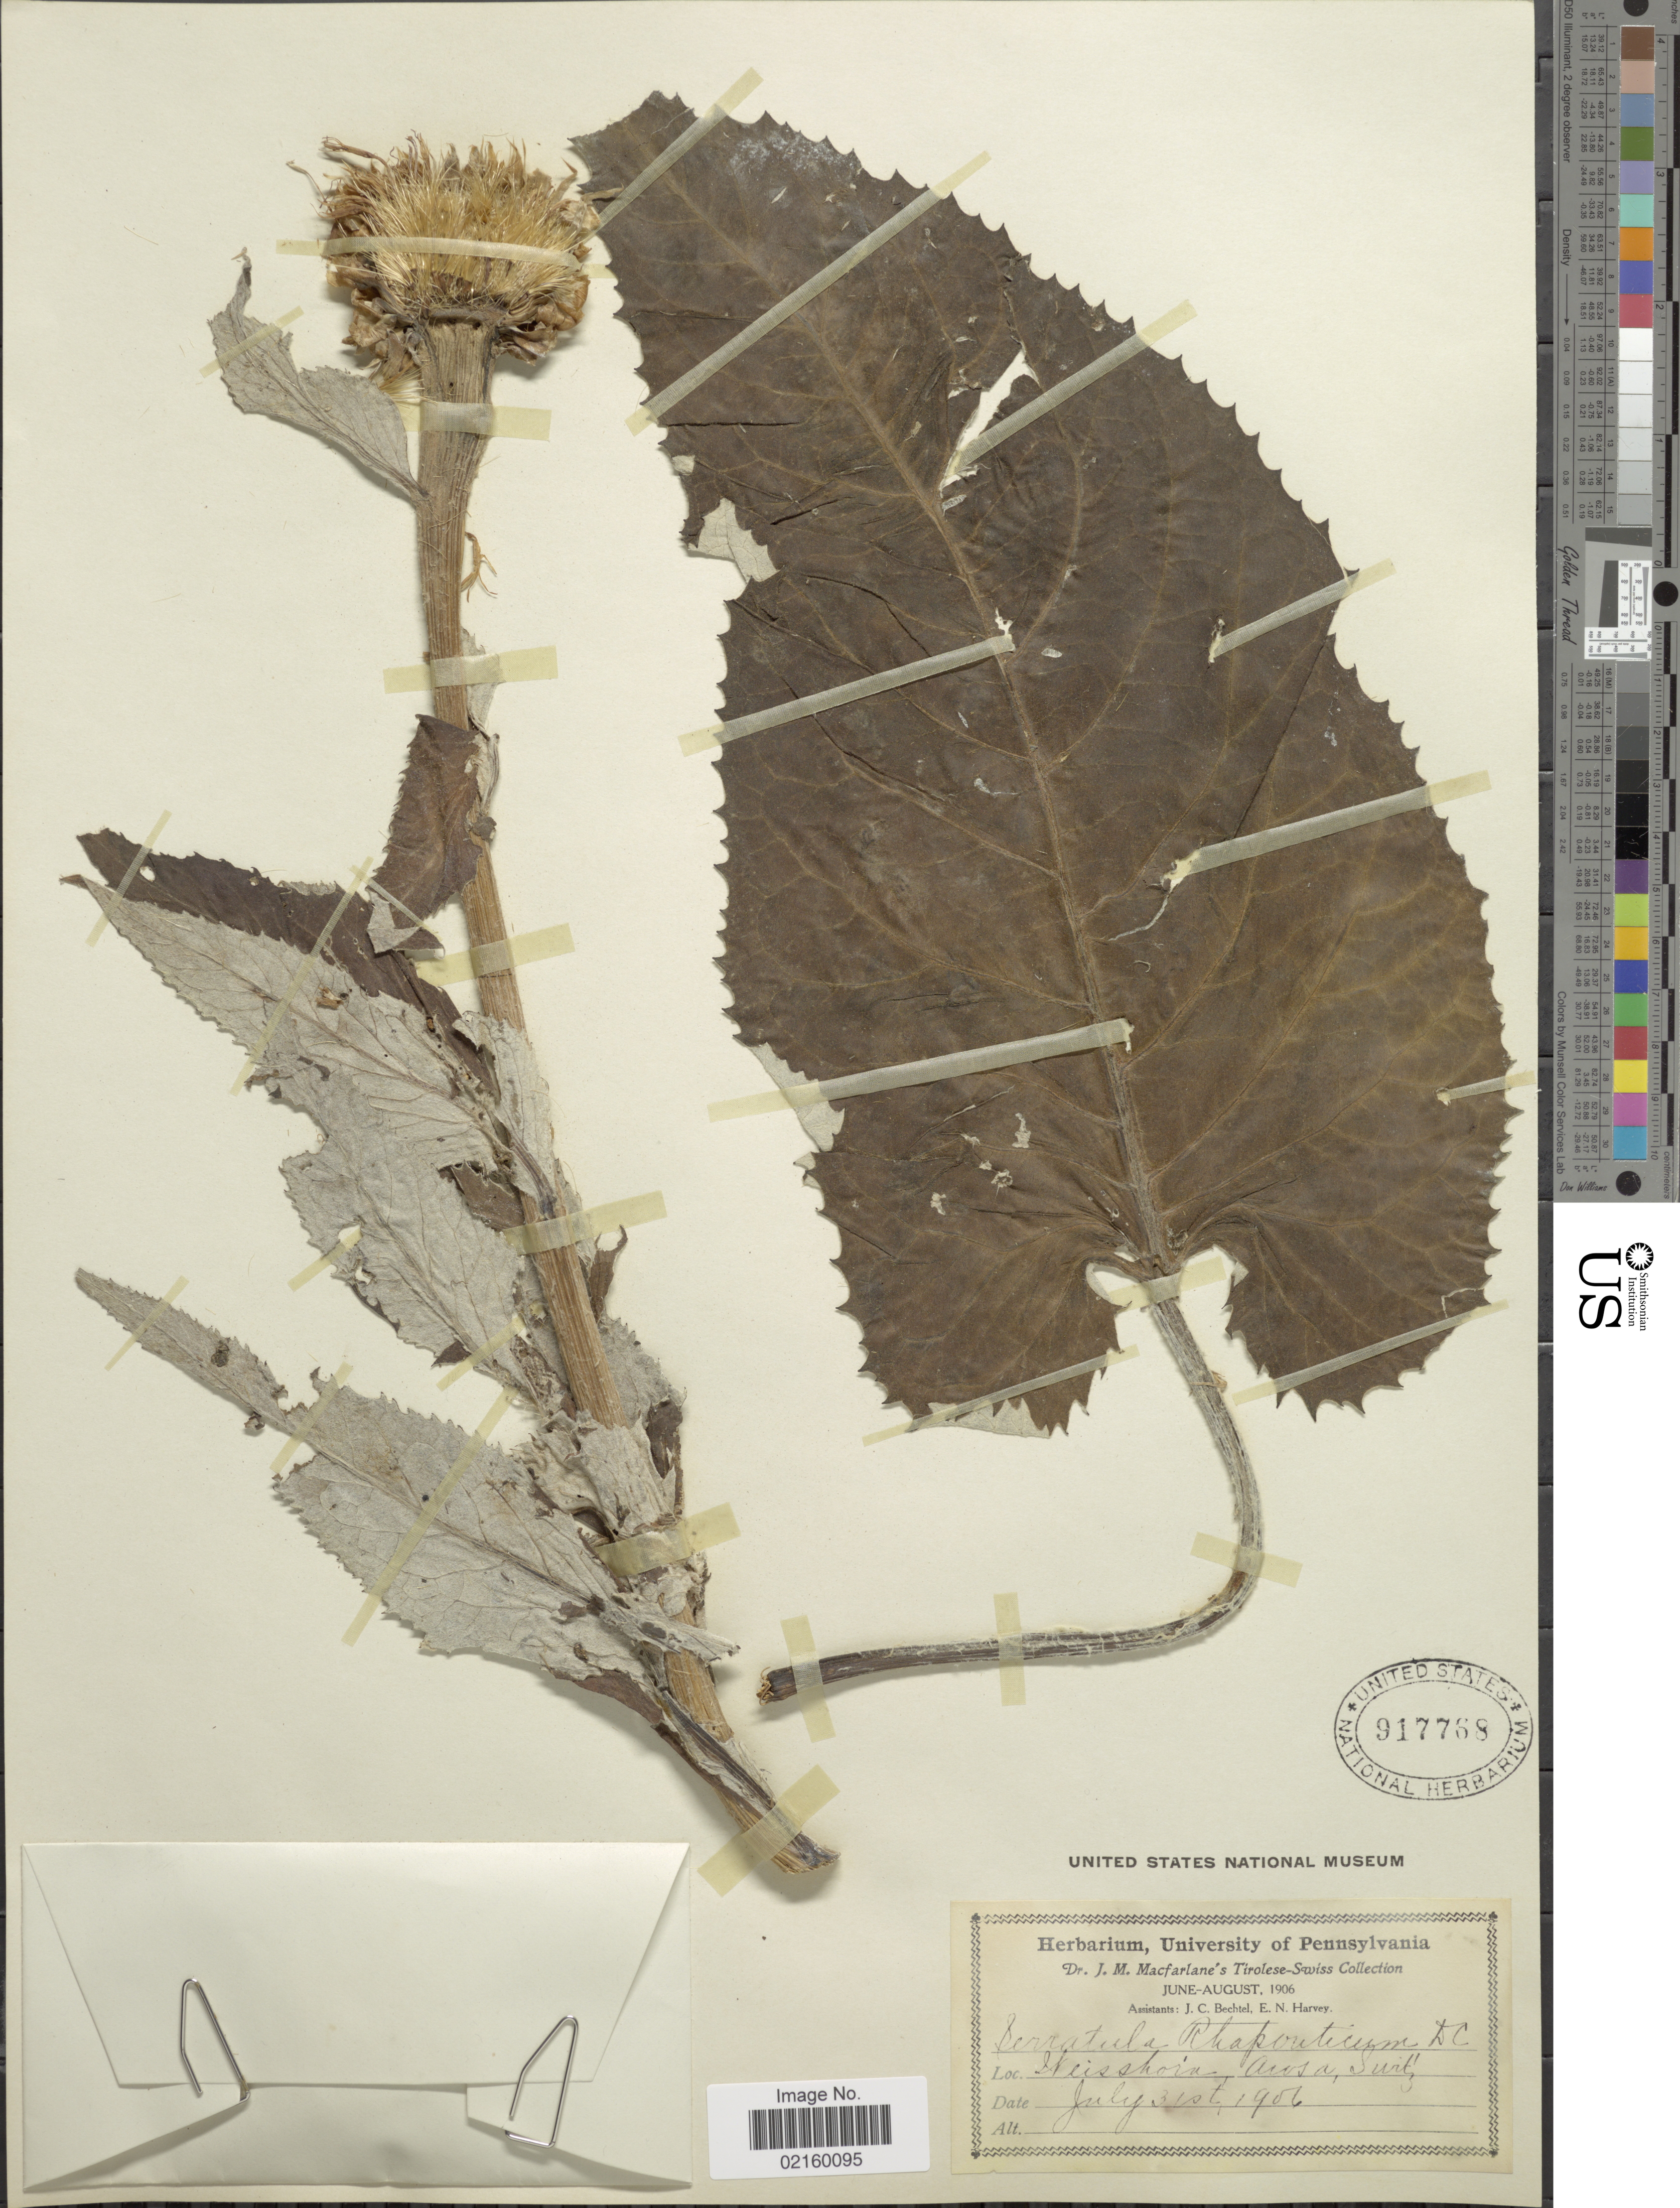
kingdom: Plantae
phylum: Tracheophyta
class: Magnoliopsida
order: Asterales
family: Asteraceae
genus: Rhaponticum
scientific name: Rhaponticum scariosum subsp. rhaponticum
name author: (L.) Greuter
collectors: J. Macfarlane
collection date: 1956-07-31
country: Switzerland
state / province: Graubunden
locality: Weisshorn, Arosa, Switz.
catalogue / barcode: US 917768